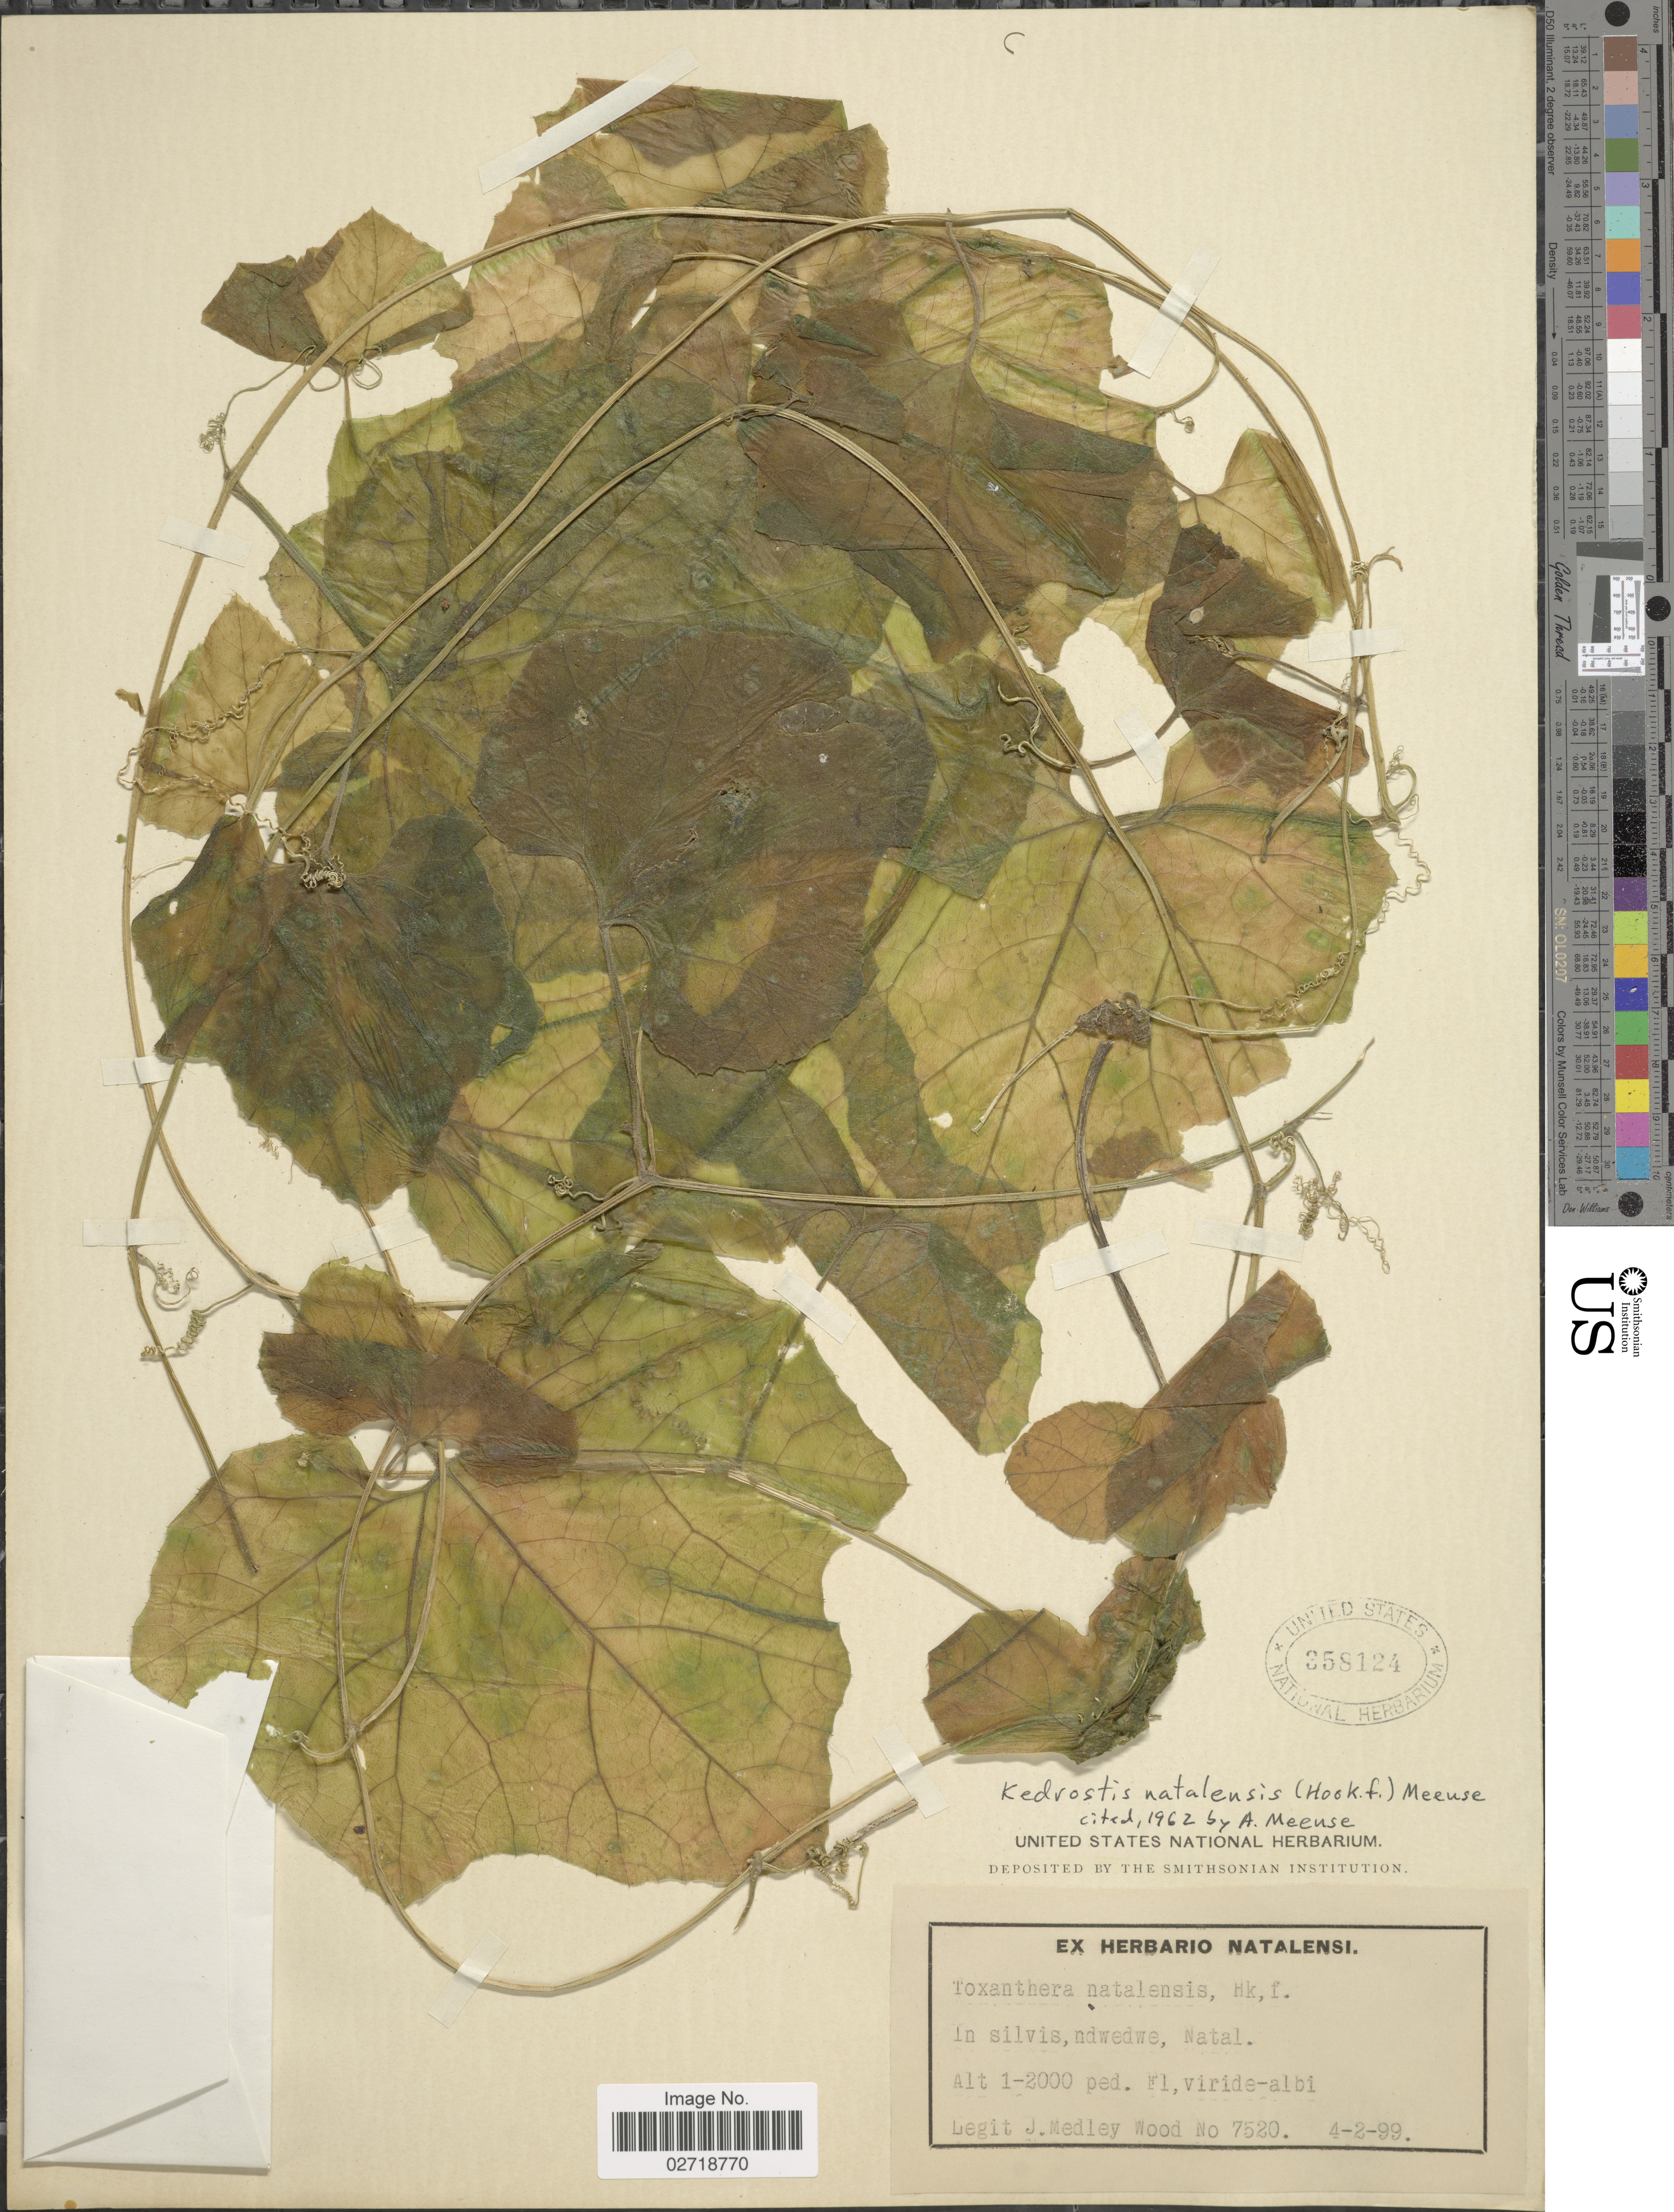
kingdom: Plantae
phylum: Tracheophyta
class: Magnoliopsida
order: Cucurbitales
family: Cucurbitaceae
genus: Kedrostis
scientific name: Kedrostis natalensis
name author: Meeuse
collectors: J. Medley Wood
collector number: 7520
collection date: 1899-02-04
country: South Africa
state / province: KwaZulu-Natal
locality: Ndwedwe, Natal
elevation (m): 305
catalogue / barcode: US 358124